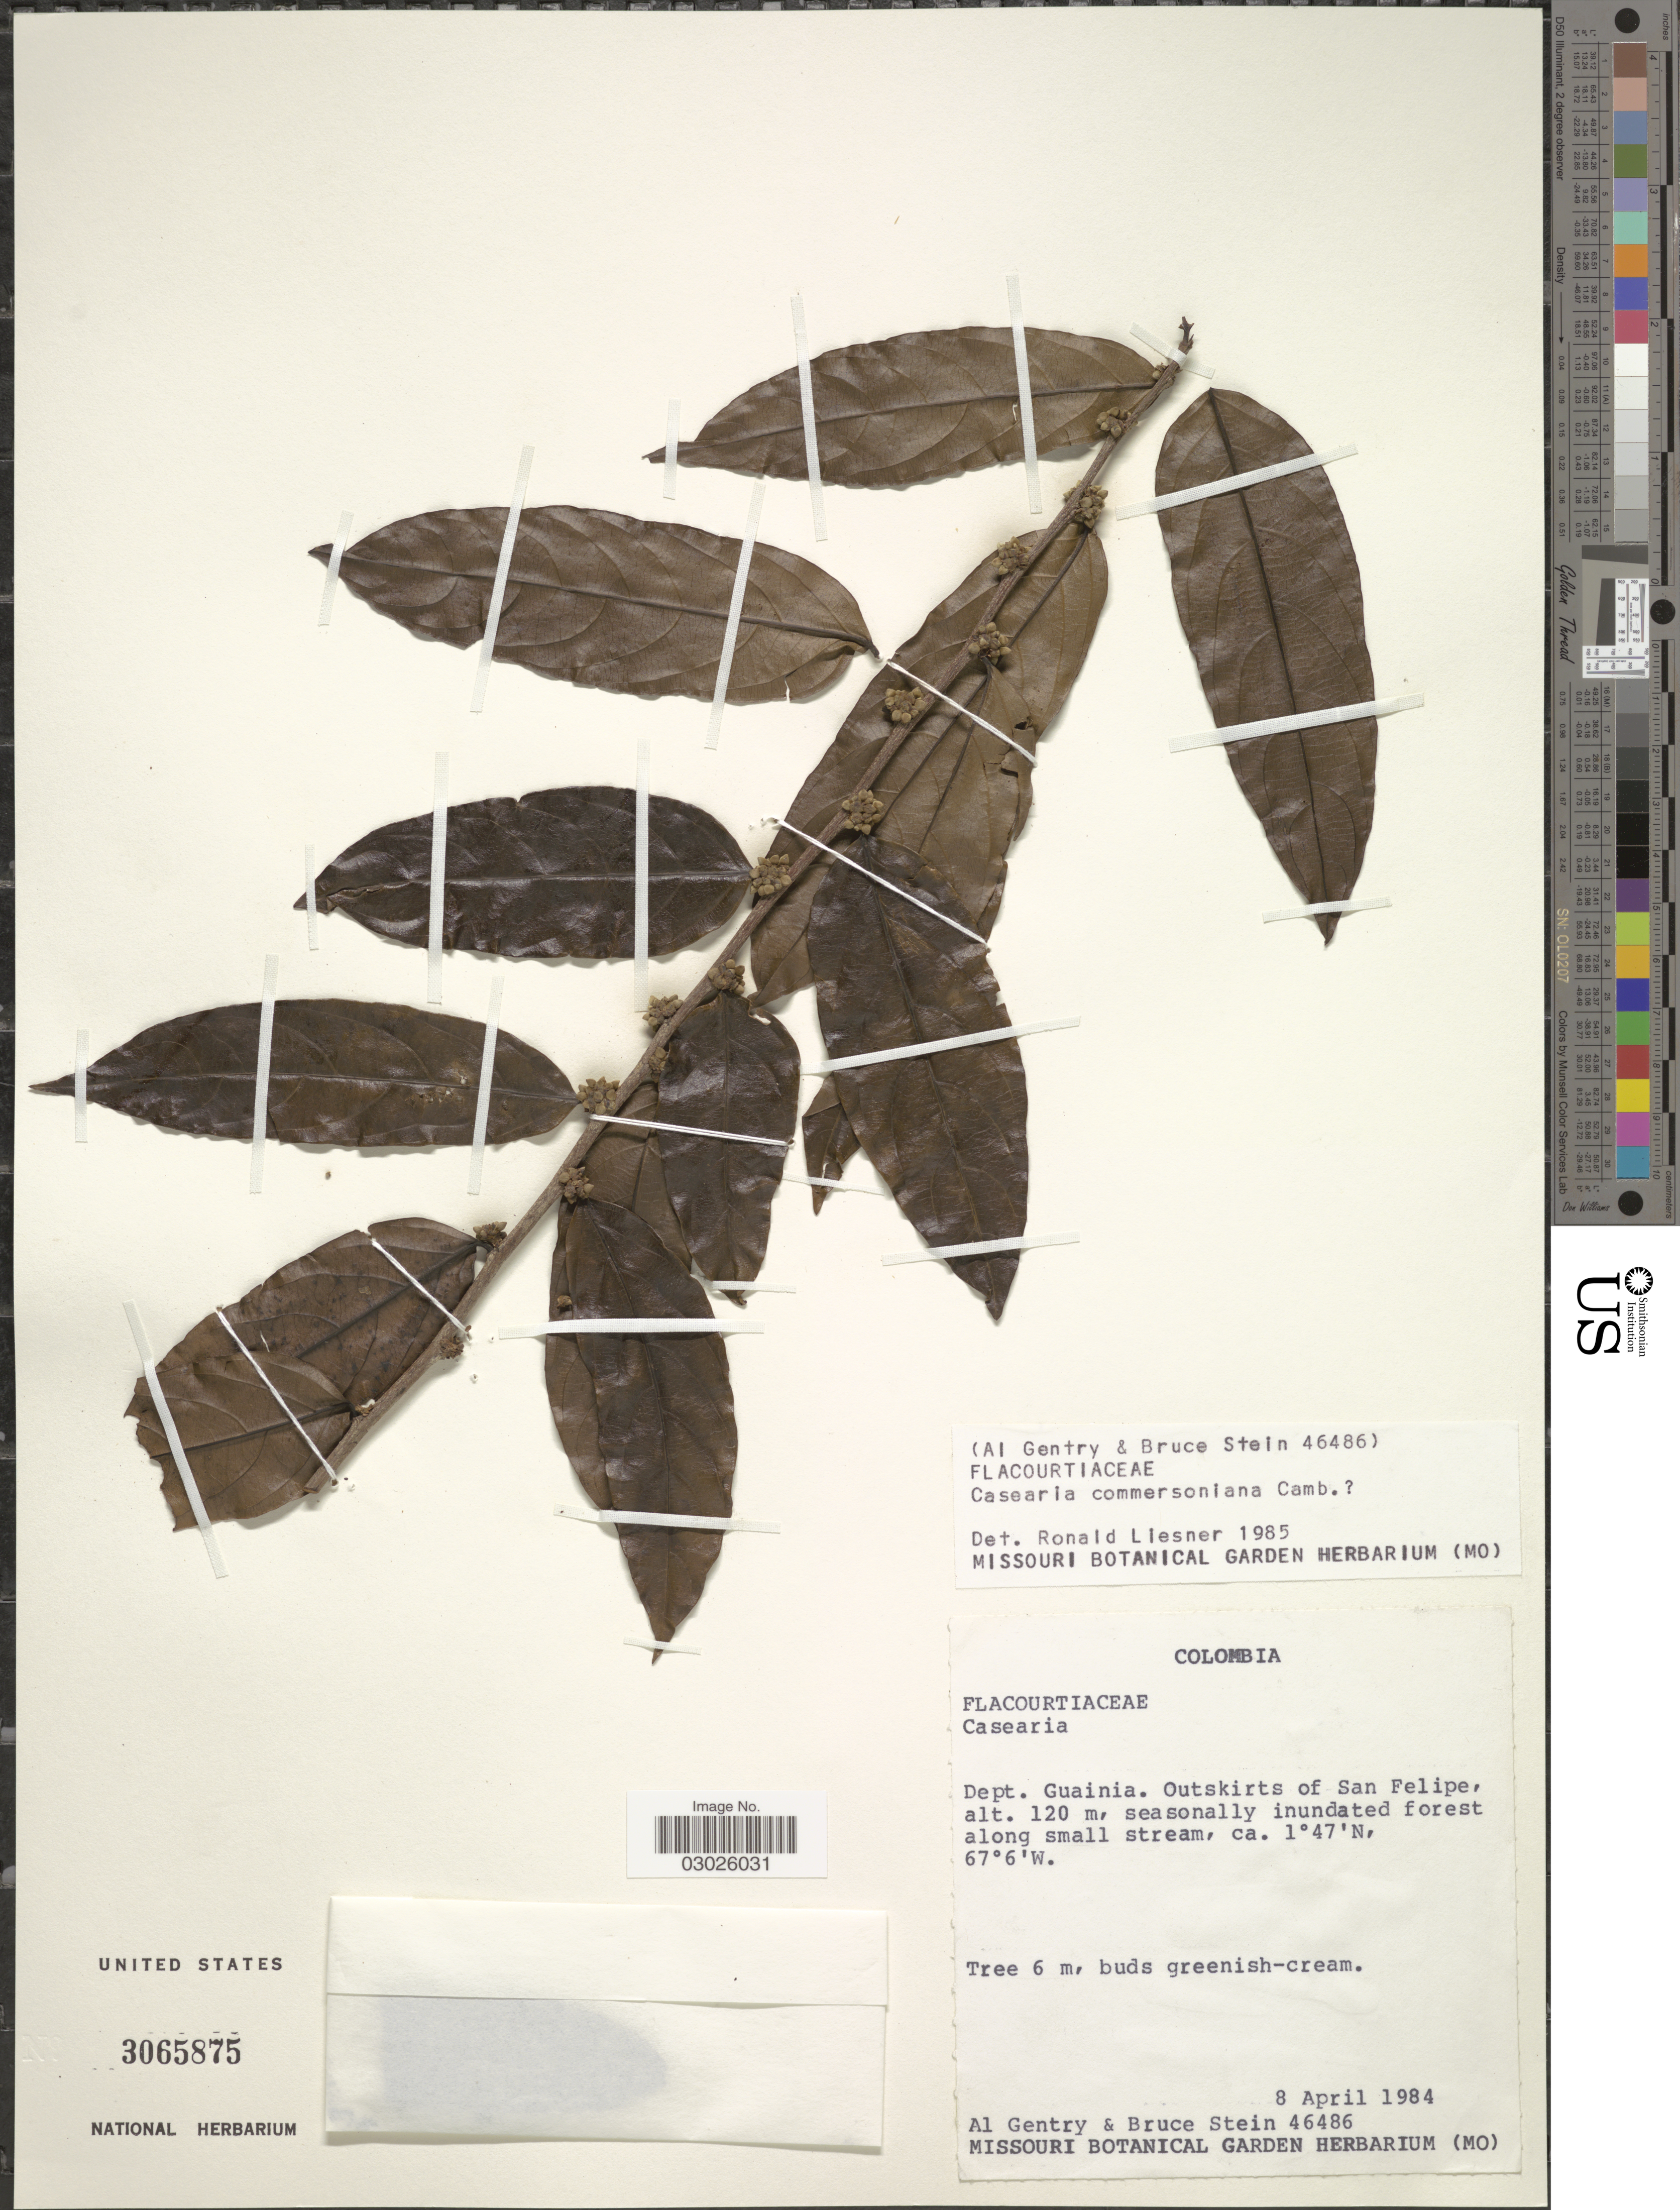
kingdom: Plantae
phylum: Tracheophyta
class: Magnoliopsida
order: Malpighiales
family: Salicaceae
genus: Piparea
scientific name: Piparea dentata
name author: Aubl.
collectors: A. H. Gentry & B. A. Stein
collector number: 46486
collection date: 1984-04-08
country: Colombia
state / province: Guainía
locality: Dept. Guainia. Outskirts of San Felipe, seasonally inundated forest along small stream.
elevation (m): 120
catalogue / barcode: US 3065875